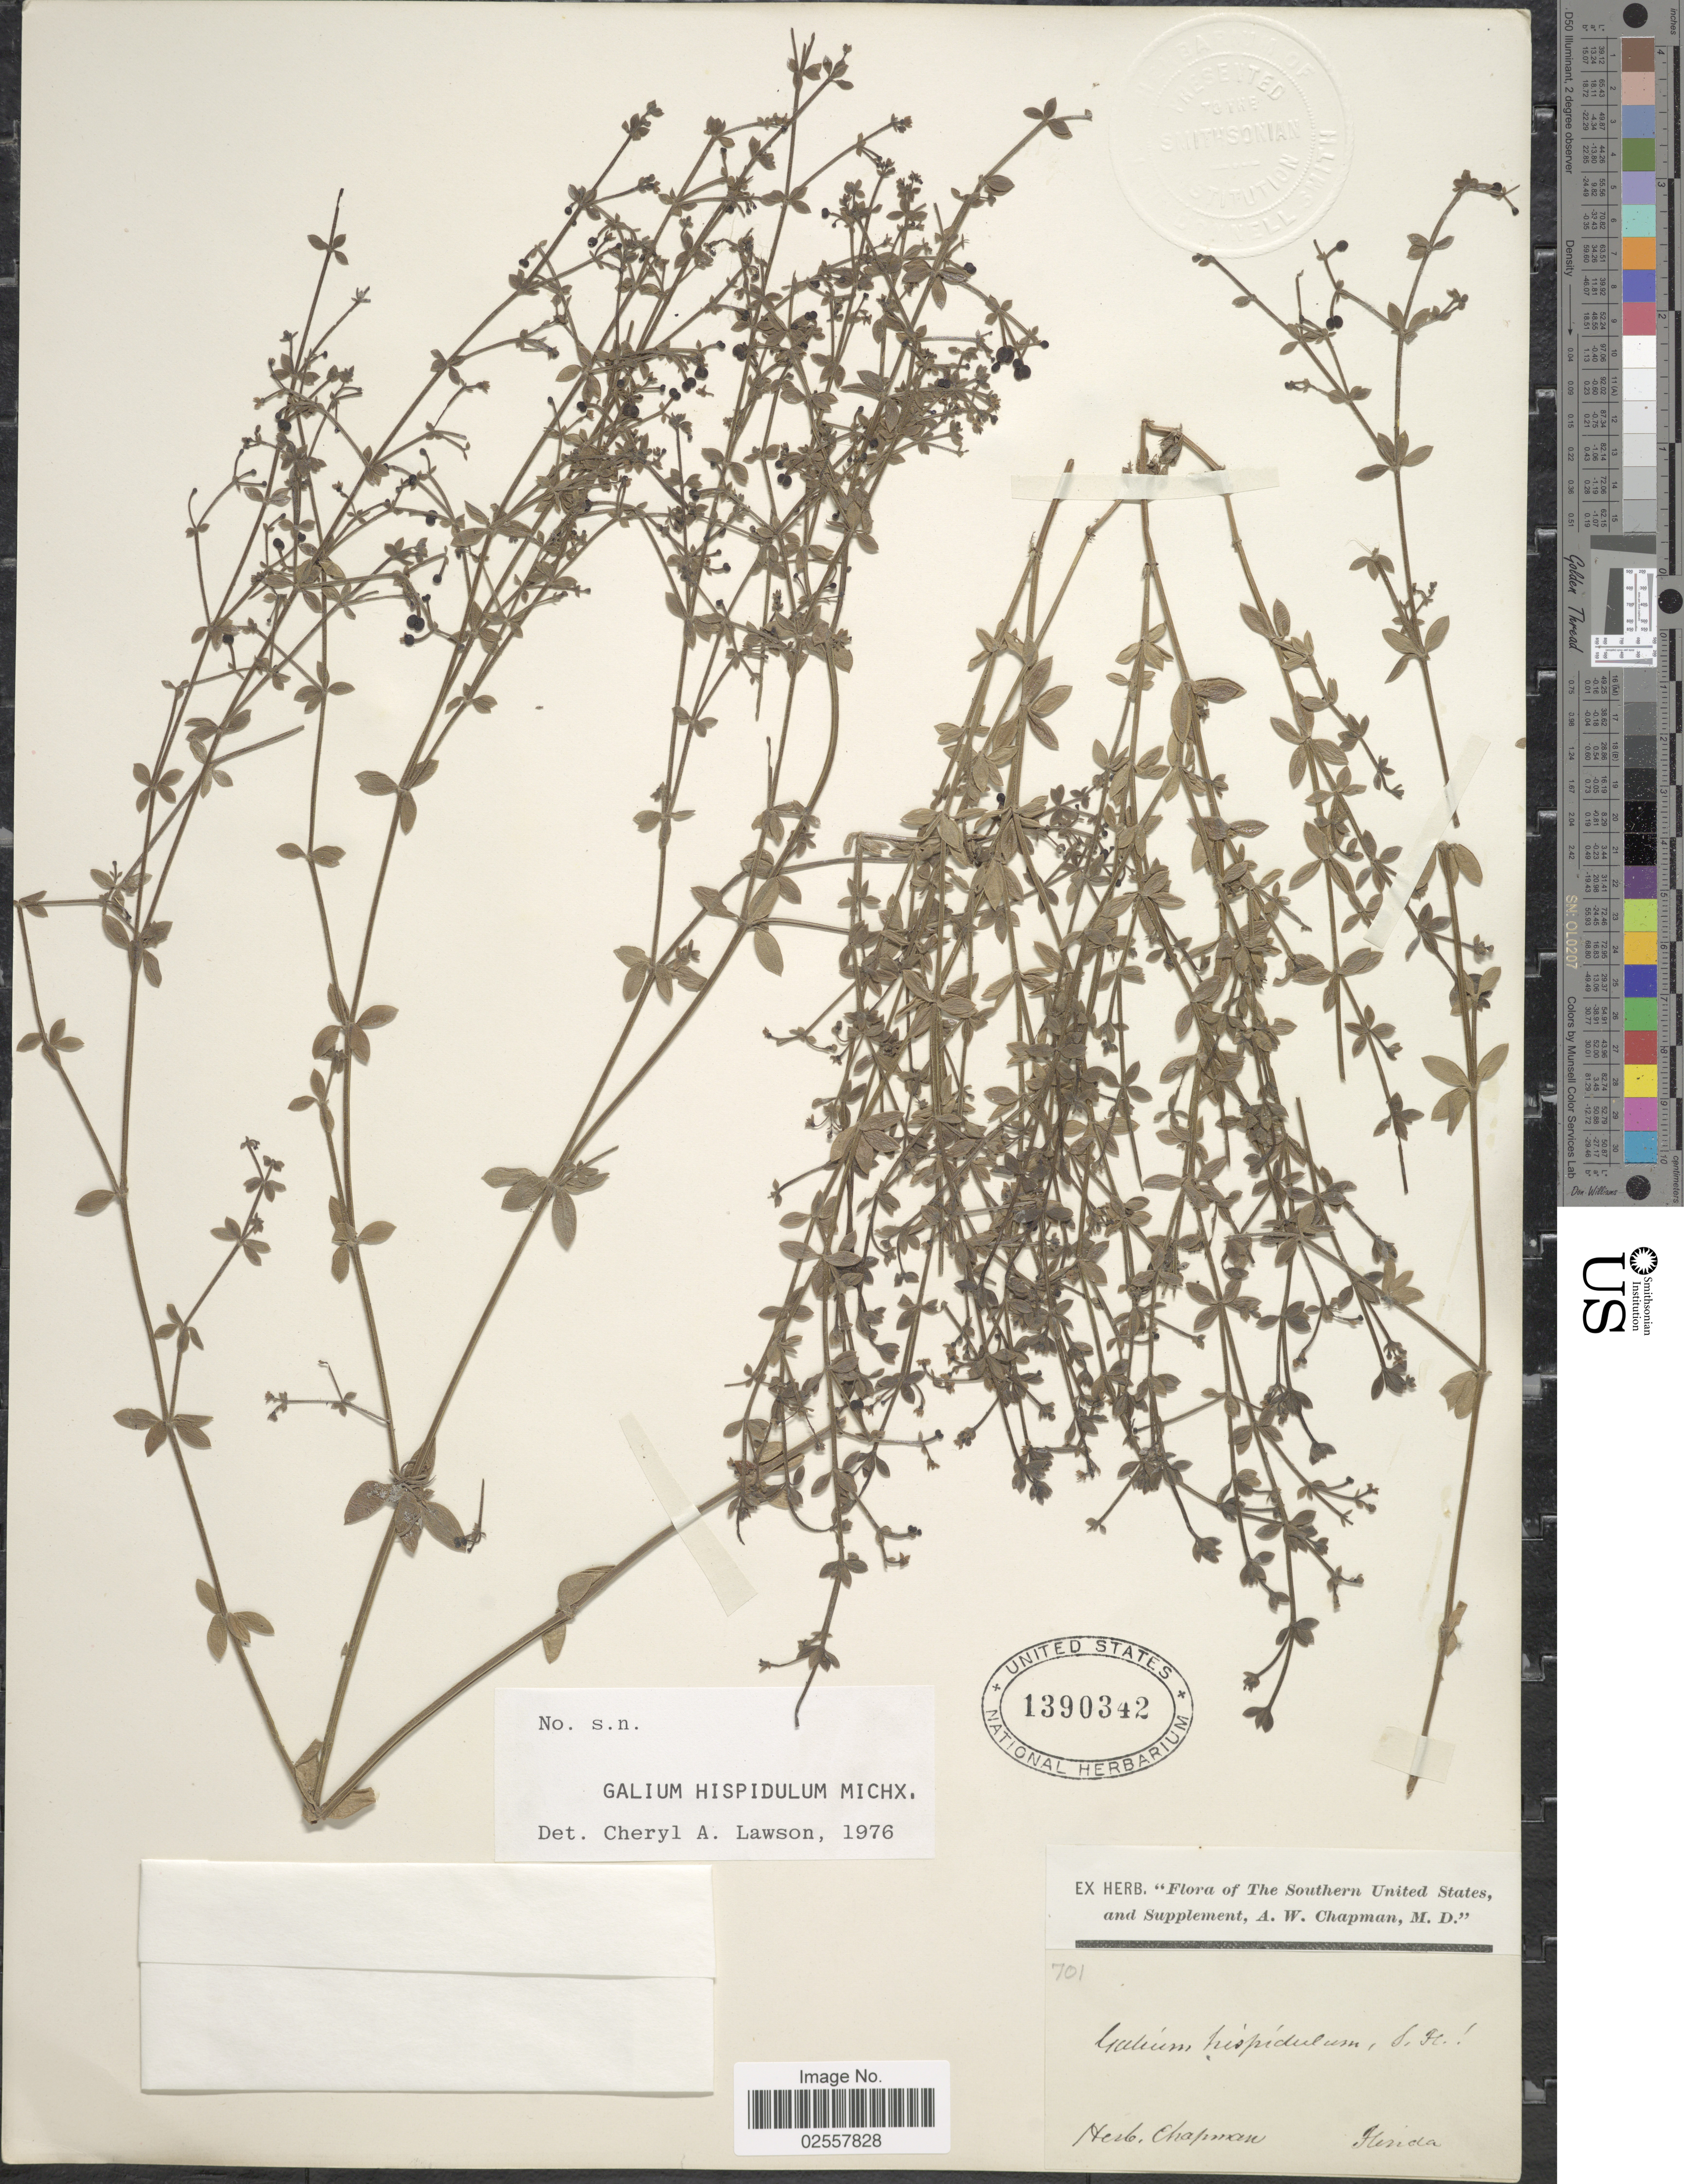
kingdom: Plantae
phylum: Tracheophyta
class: Magnoliopsida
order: Gentianales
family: Rubiaceae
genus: Galium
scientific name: Galium hispidulum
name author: Michx.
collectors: ex herb. Chapman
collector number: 701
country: United States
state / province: Florida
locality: Southern United States and supplement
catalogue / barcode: US 1390342